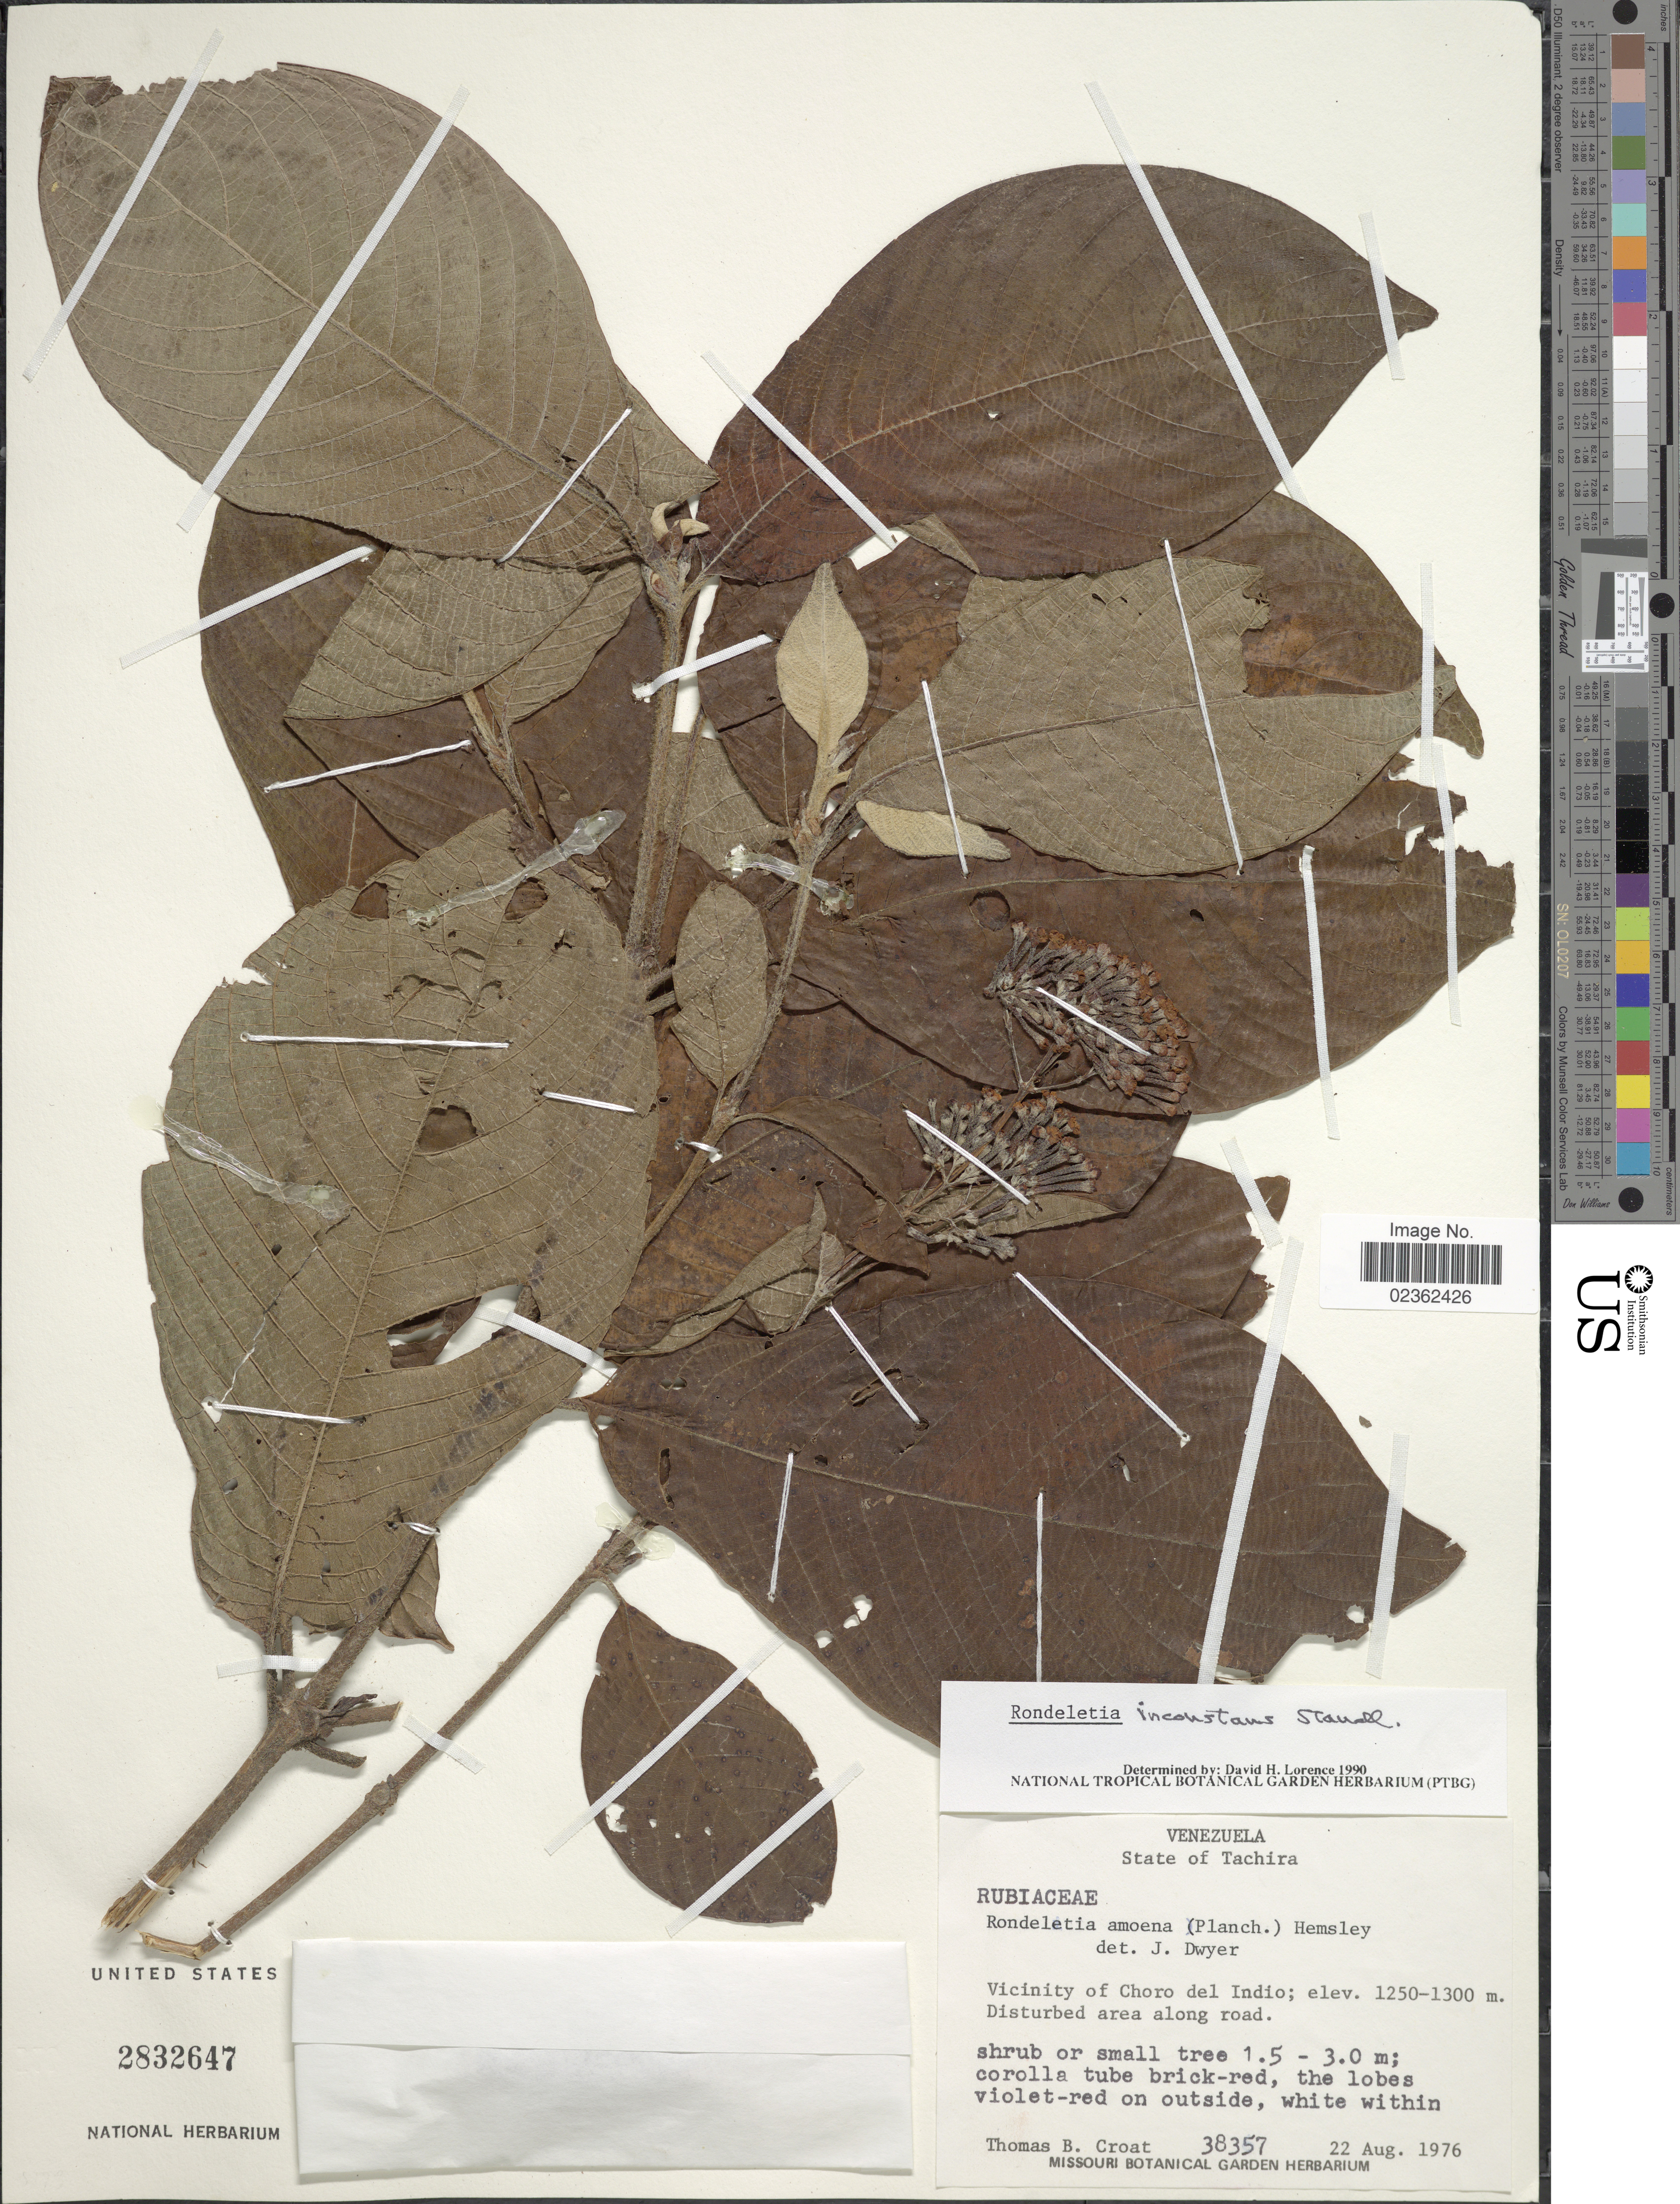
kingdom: Plantae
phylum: Tracheophyta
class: Magnoliopsida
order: Gentianales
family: Rubiaceae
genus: Arachnothryx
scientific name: Arachnothryx reflexa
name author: (Benth.) Planch.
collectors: T. B. Croat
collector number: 38357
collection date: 1976-08-22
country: Venezuela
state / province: Tachira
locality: Vicinity of Choro del Indio, disturbed area along road.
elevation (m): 1250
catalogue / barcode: US 2832647